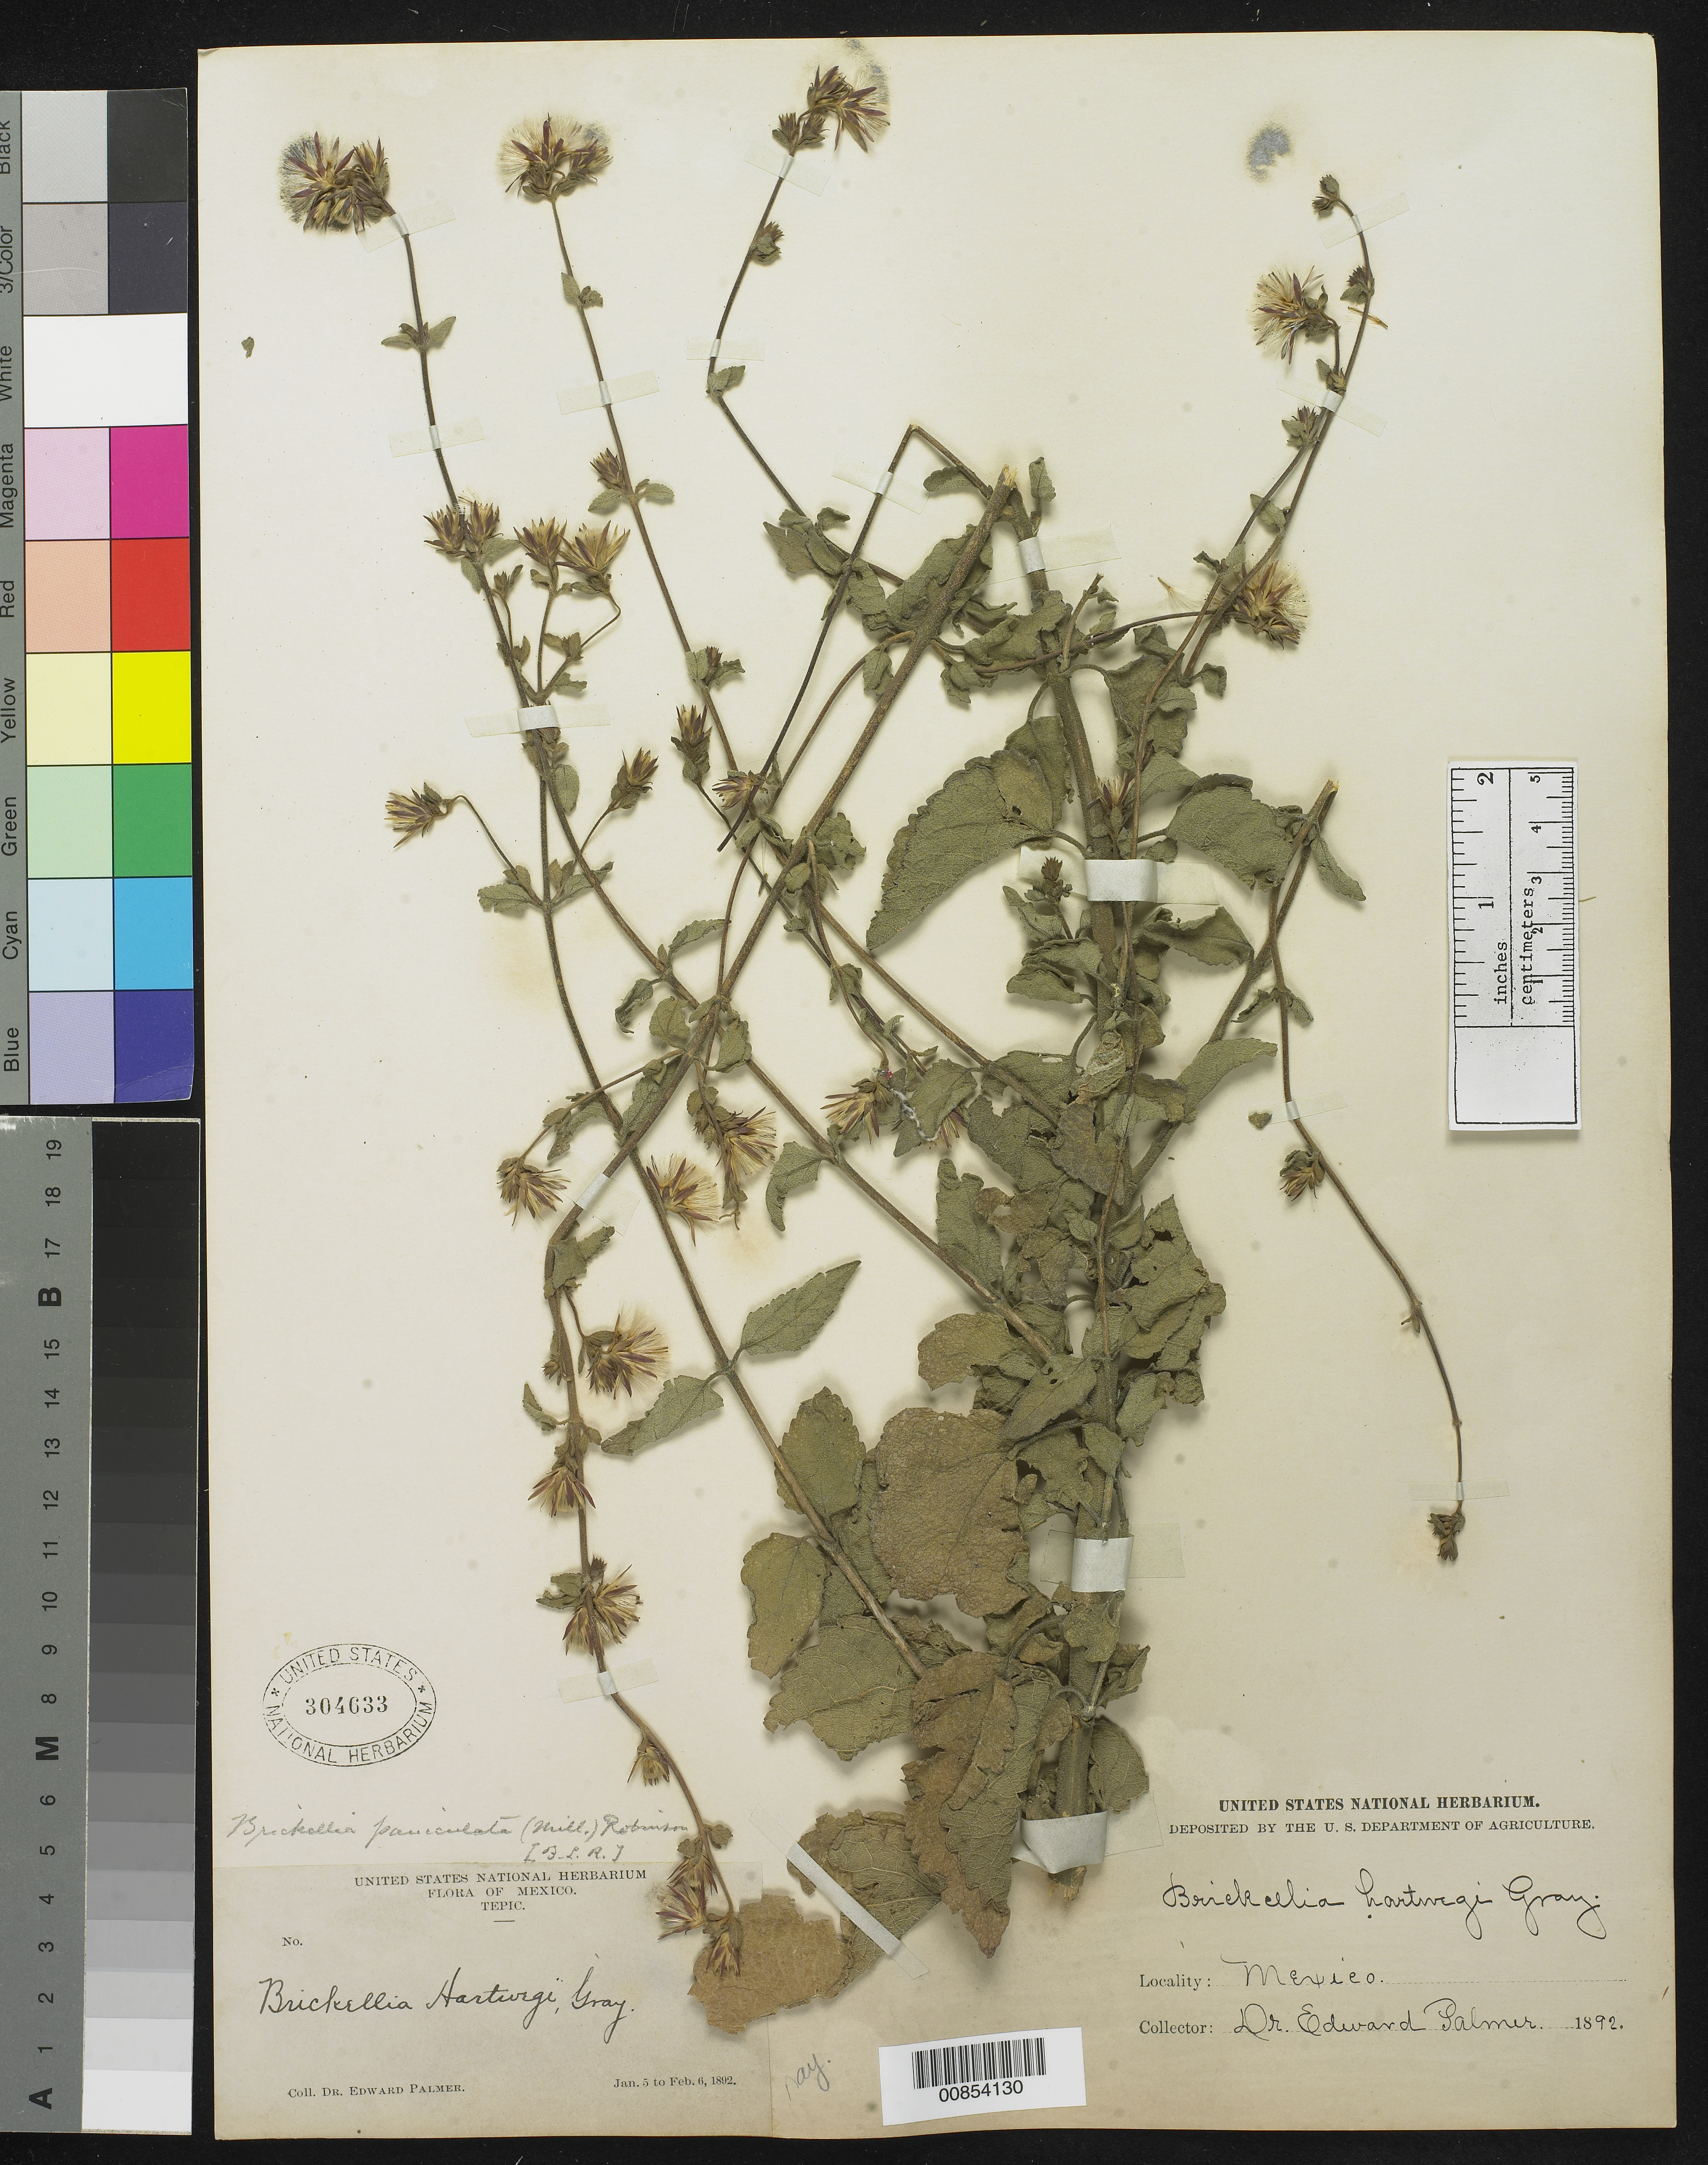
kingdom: Plantae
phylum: Tracheophyta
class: Magnoliopsida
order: Asterales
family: Asteraceae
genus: Brickellia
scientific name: Brickellia paniculata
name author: (Mill.) B.L. Rob.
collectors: E. Palmer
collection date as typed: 05 Jan 1892 to 06 Feb 1892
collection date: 1892-01-05/1892-02-06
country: Mexico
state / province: Nayarit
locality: Tepic, Nayarit.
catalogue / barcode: US 304633